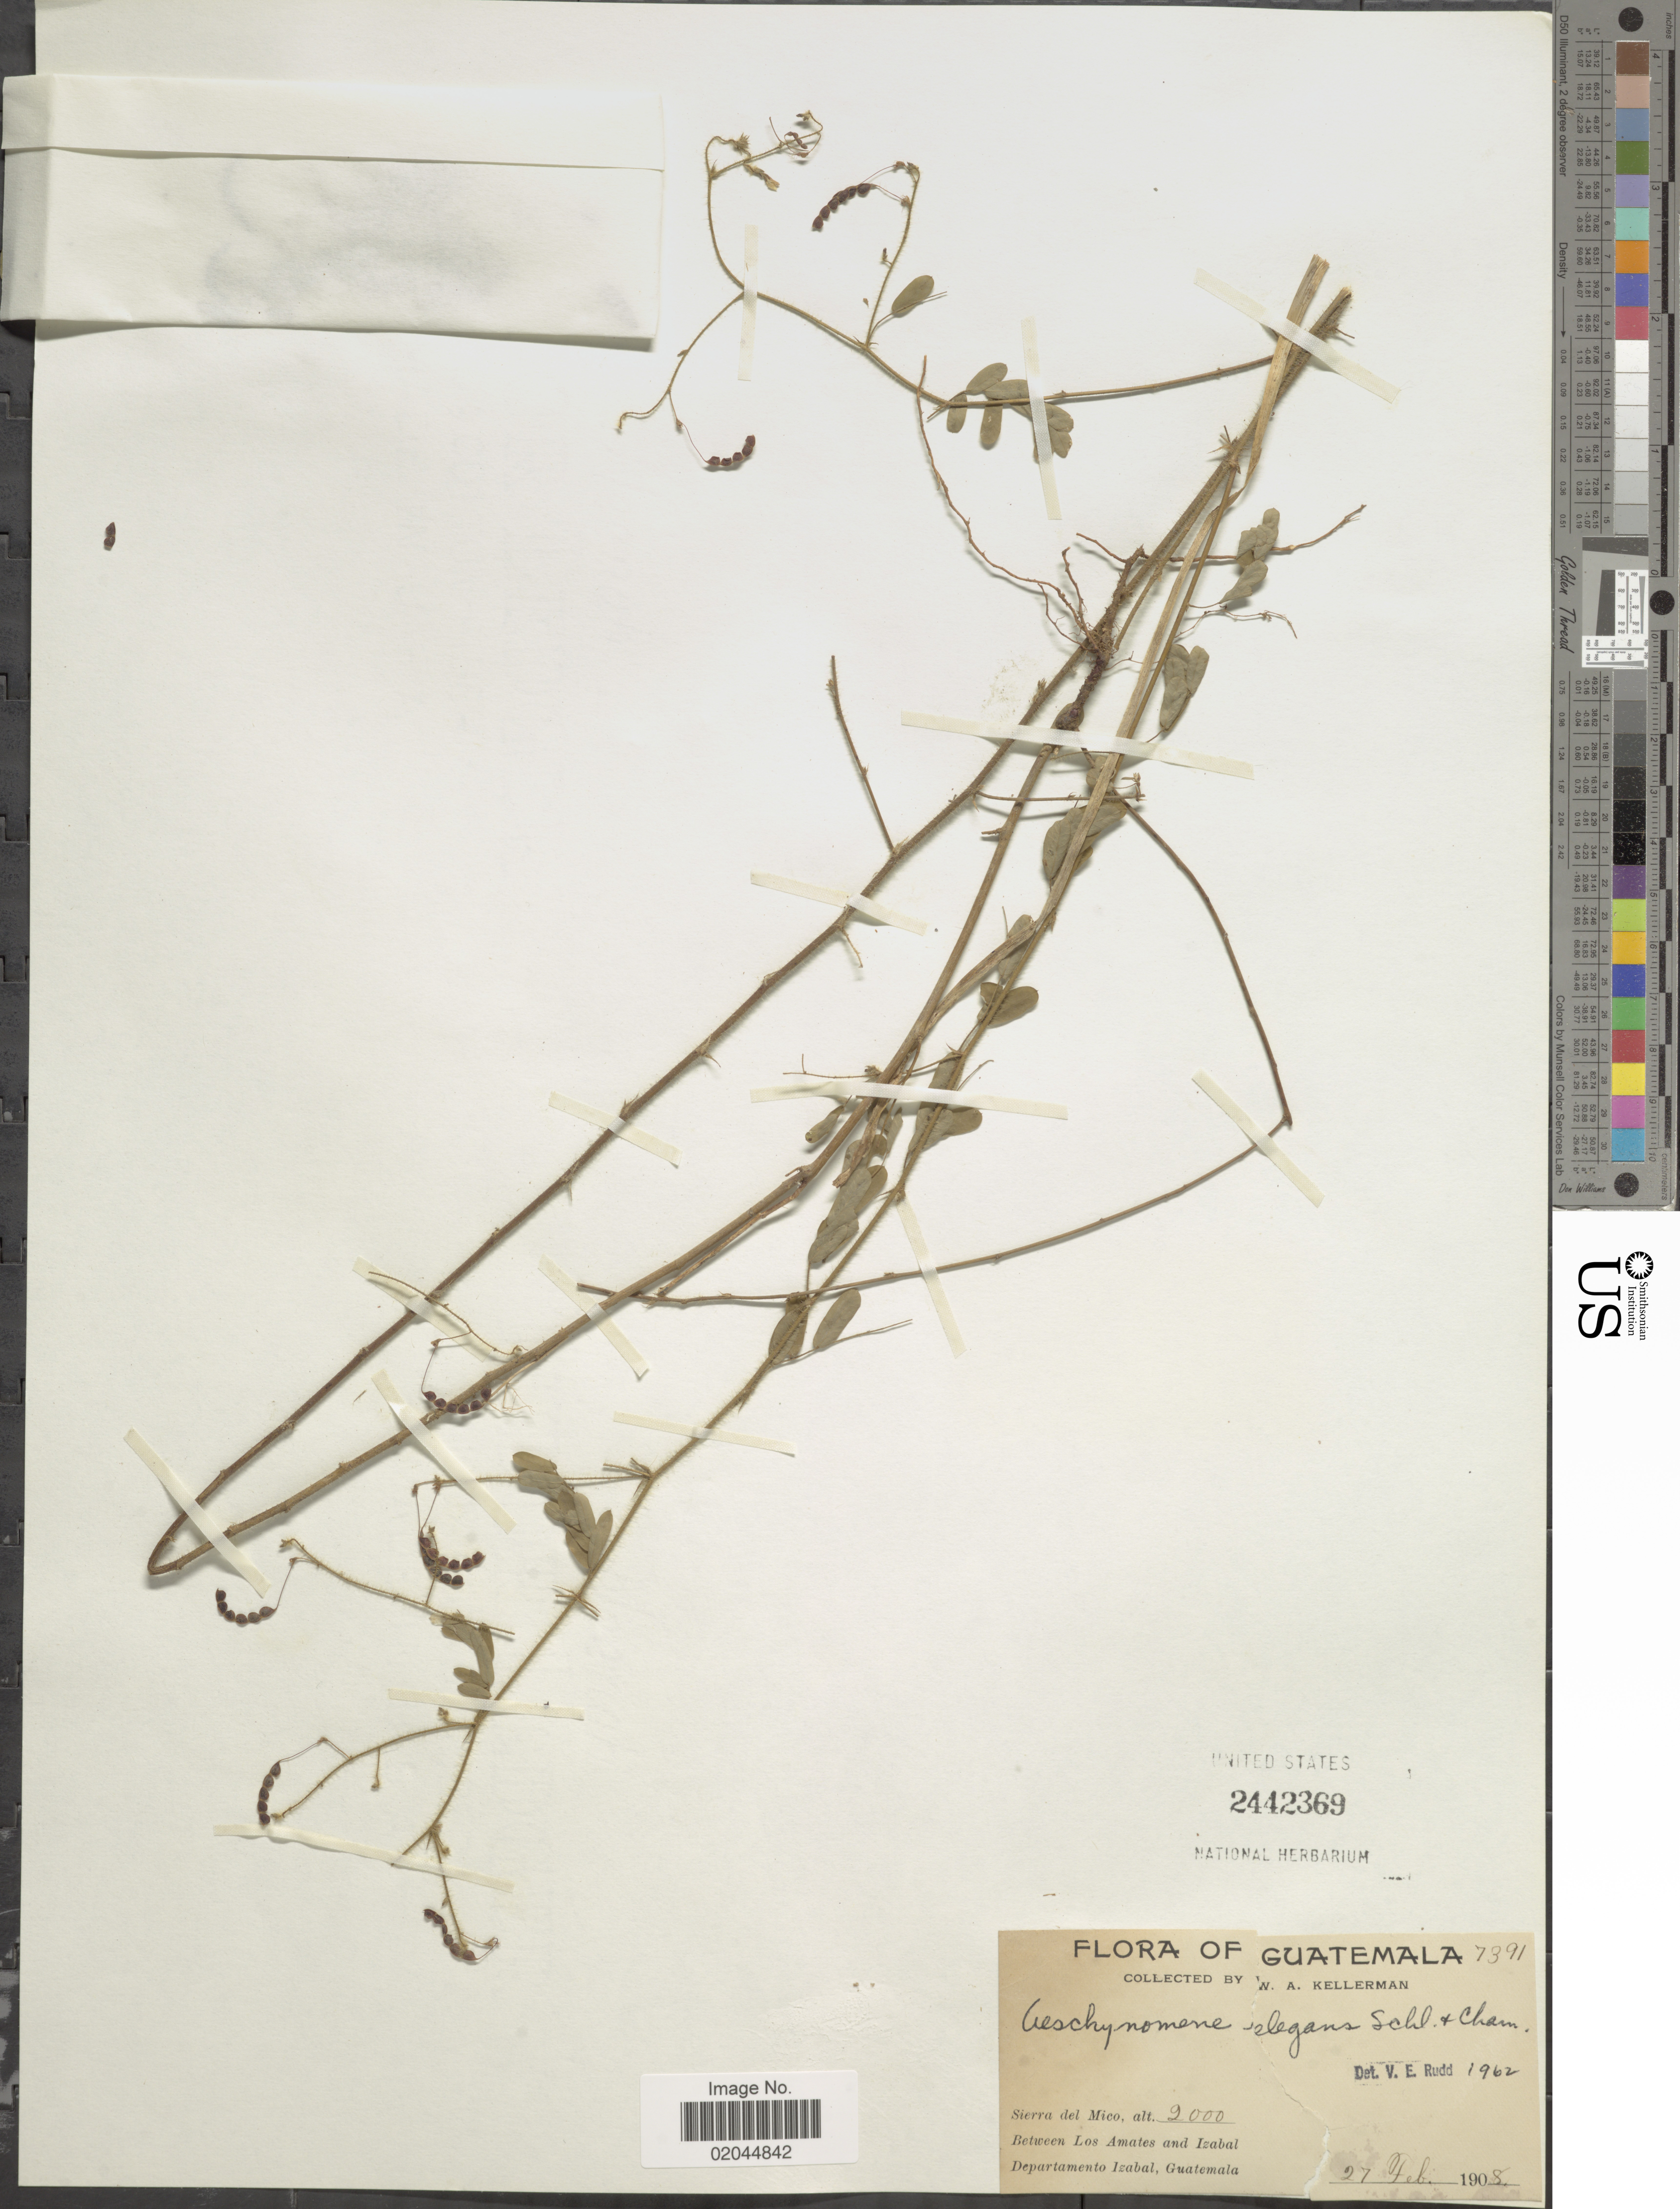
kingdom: Plantae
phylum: Tracheophyta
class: Magnoliopsida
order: Fabales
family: Fabaceae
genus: Aeschynomene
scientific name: Aeschynomene elegans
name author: Cham. ex Schltdl.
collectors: W. Kellerman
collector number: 7391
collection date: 1908-02-27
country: Guatemala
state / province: Izabal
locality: Sierra del Mico, Between Los Amates and Izabal, Departamento Izabal, Guatemala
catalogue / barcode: US 2442369